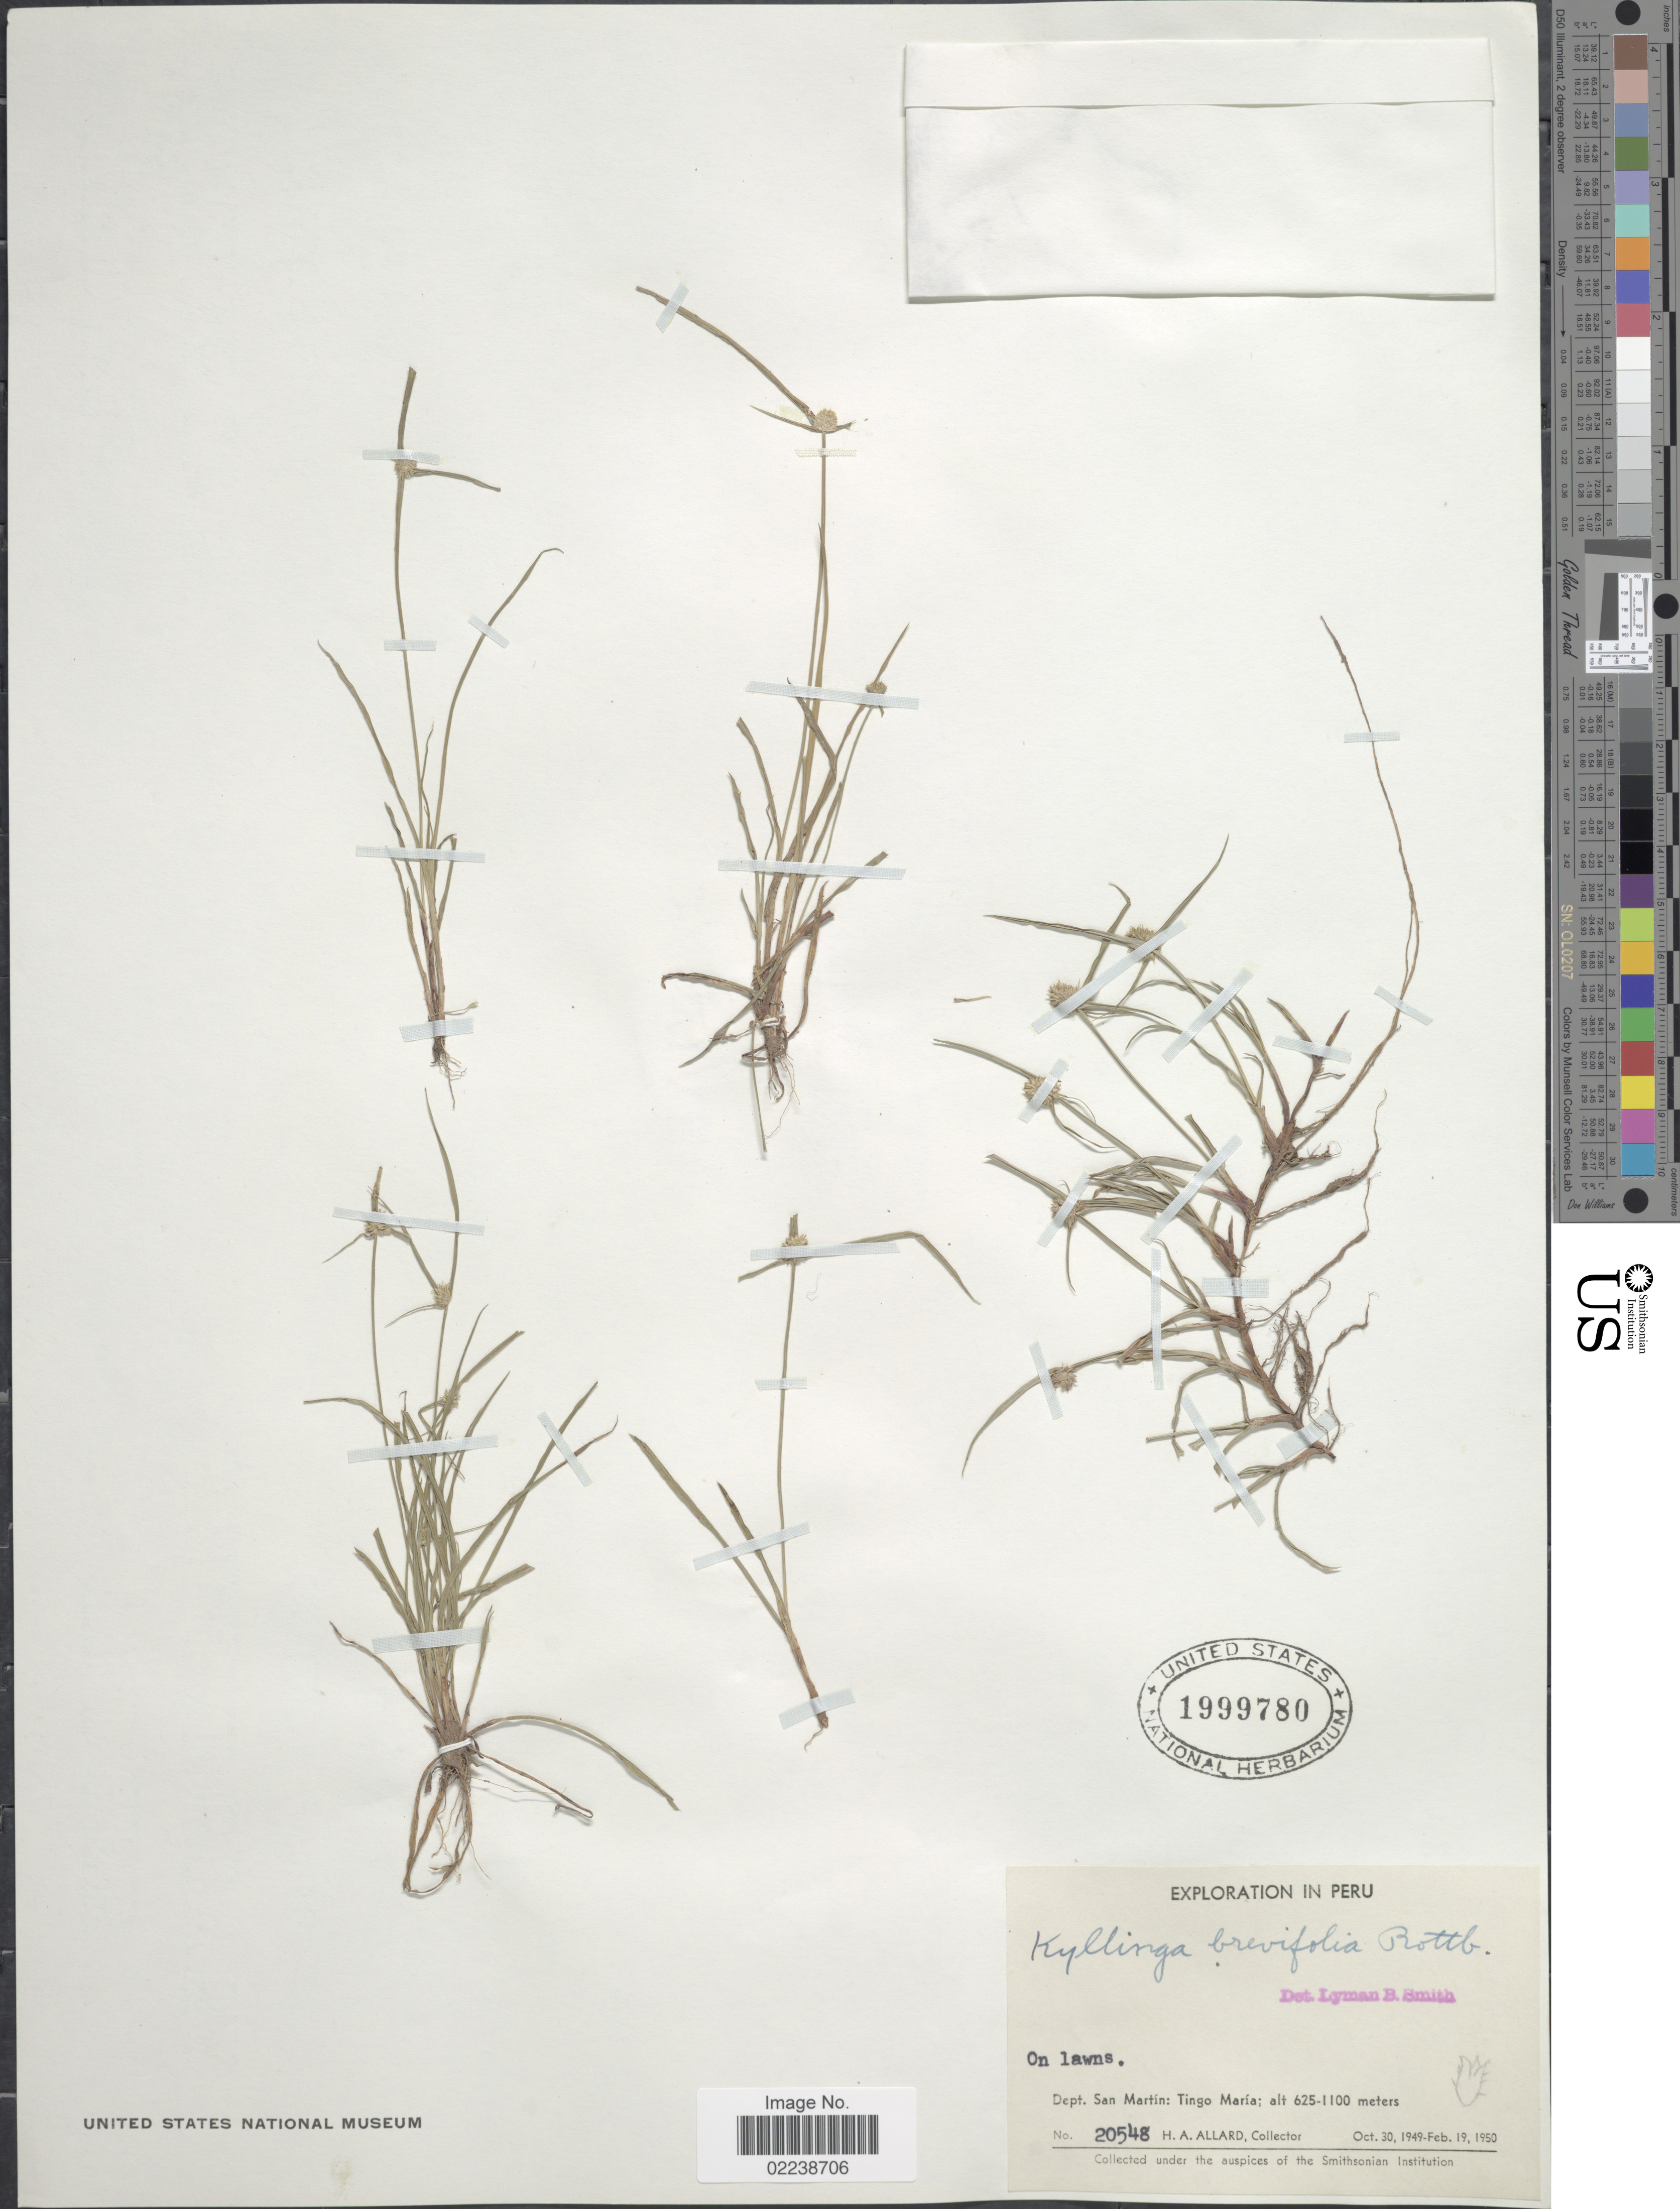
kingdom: Plantae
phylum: Tracheophyta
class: Liliopsida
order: Poales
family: Cyperaceae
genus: Cyperus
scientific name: Cyperus brevifolius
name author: (Rottb.) Hassk.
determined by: Strong, M. T., (US), Smithsonian Institution - National Museum of Natural History (UNITED STATES)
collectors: H. A. Allard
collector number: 20548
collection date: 1949-10-30/1950-02-19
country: Peru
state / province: San Martín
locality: Tingo Maria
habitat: on lawns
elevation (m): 625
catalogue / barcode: US 1999780